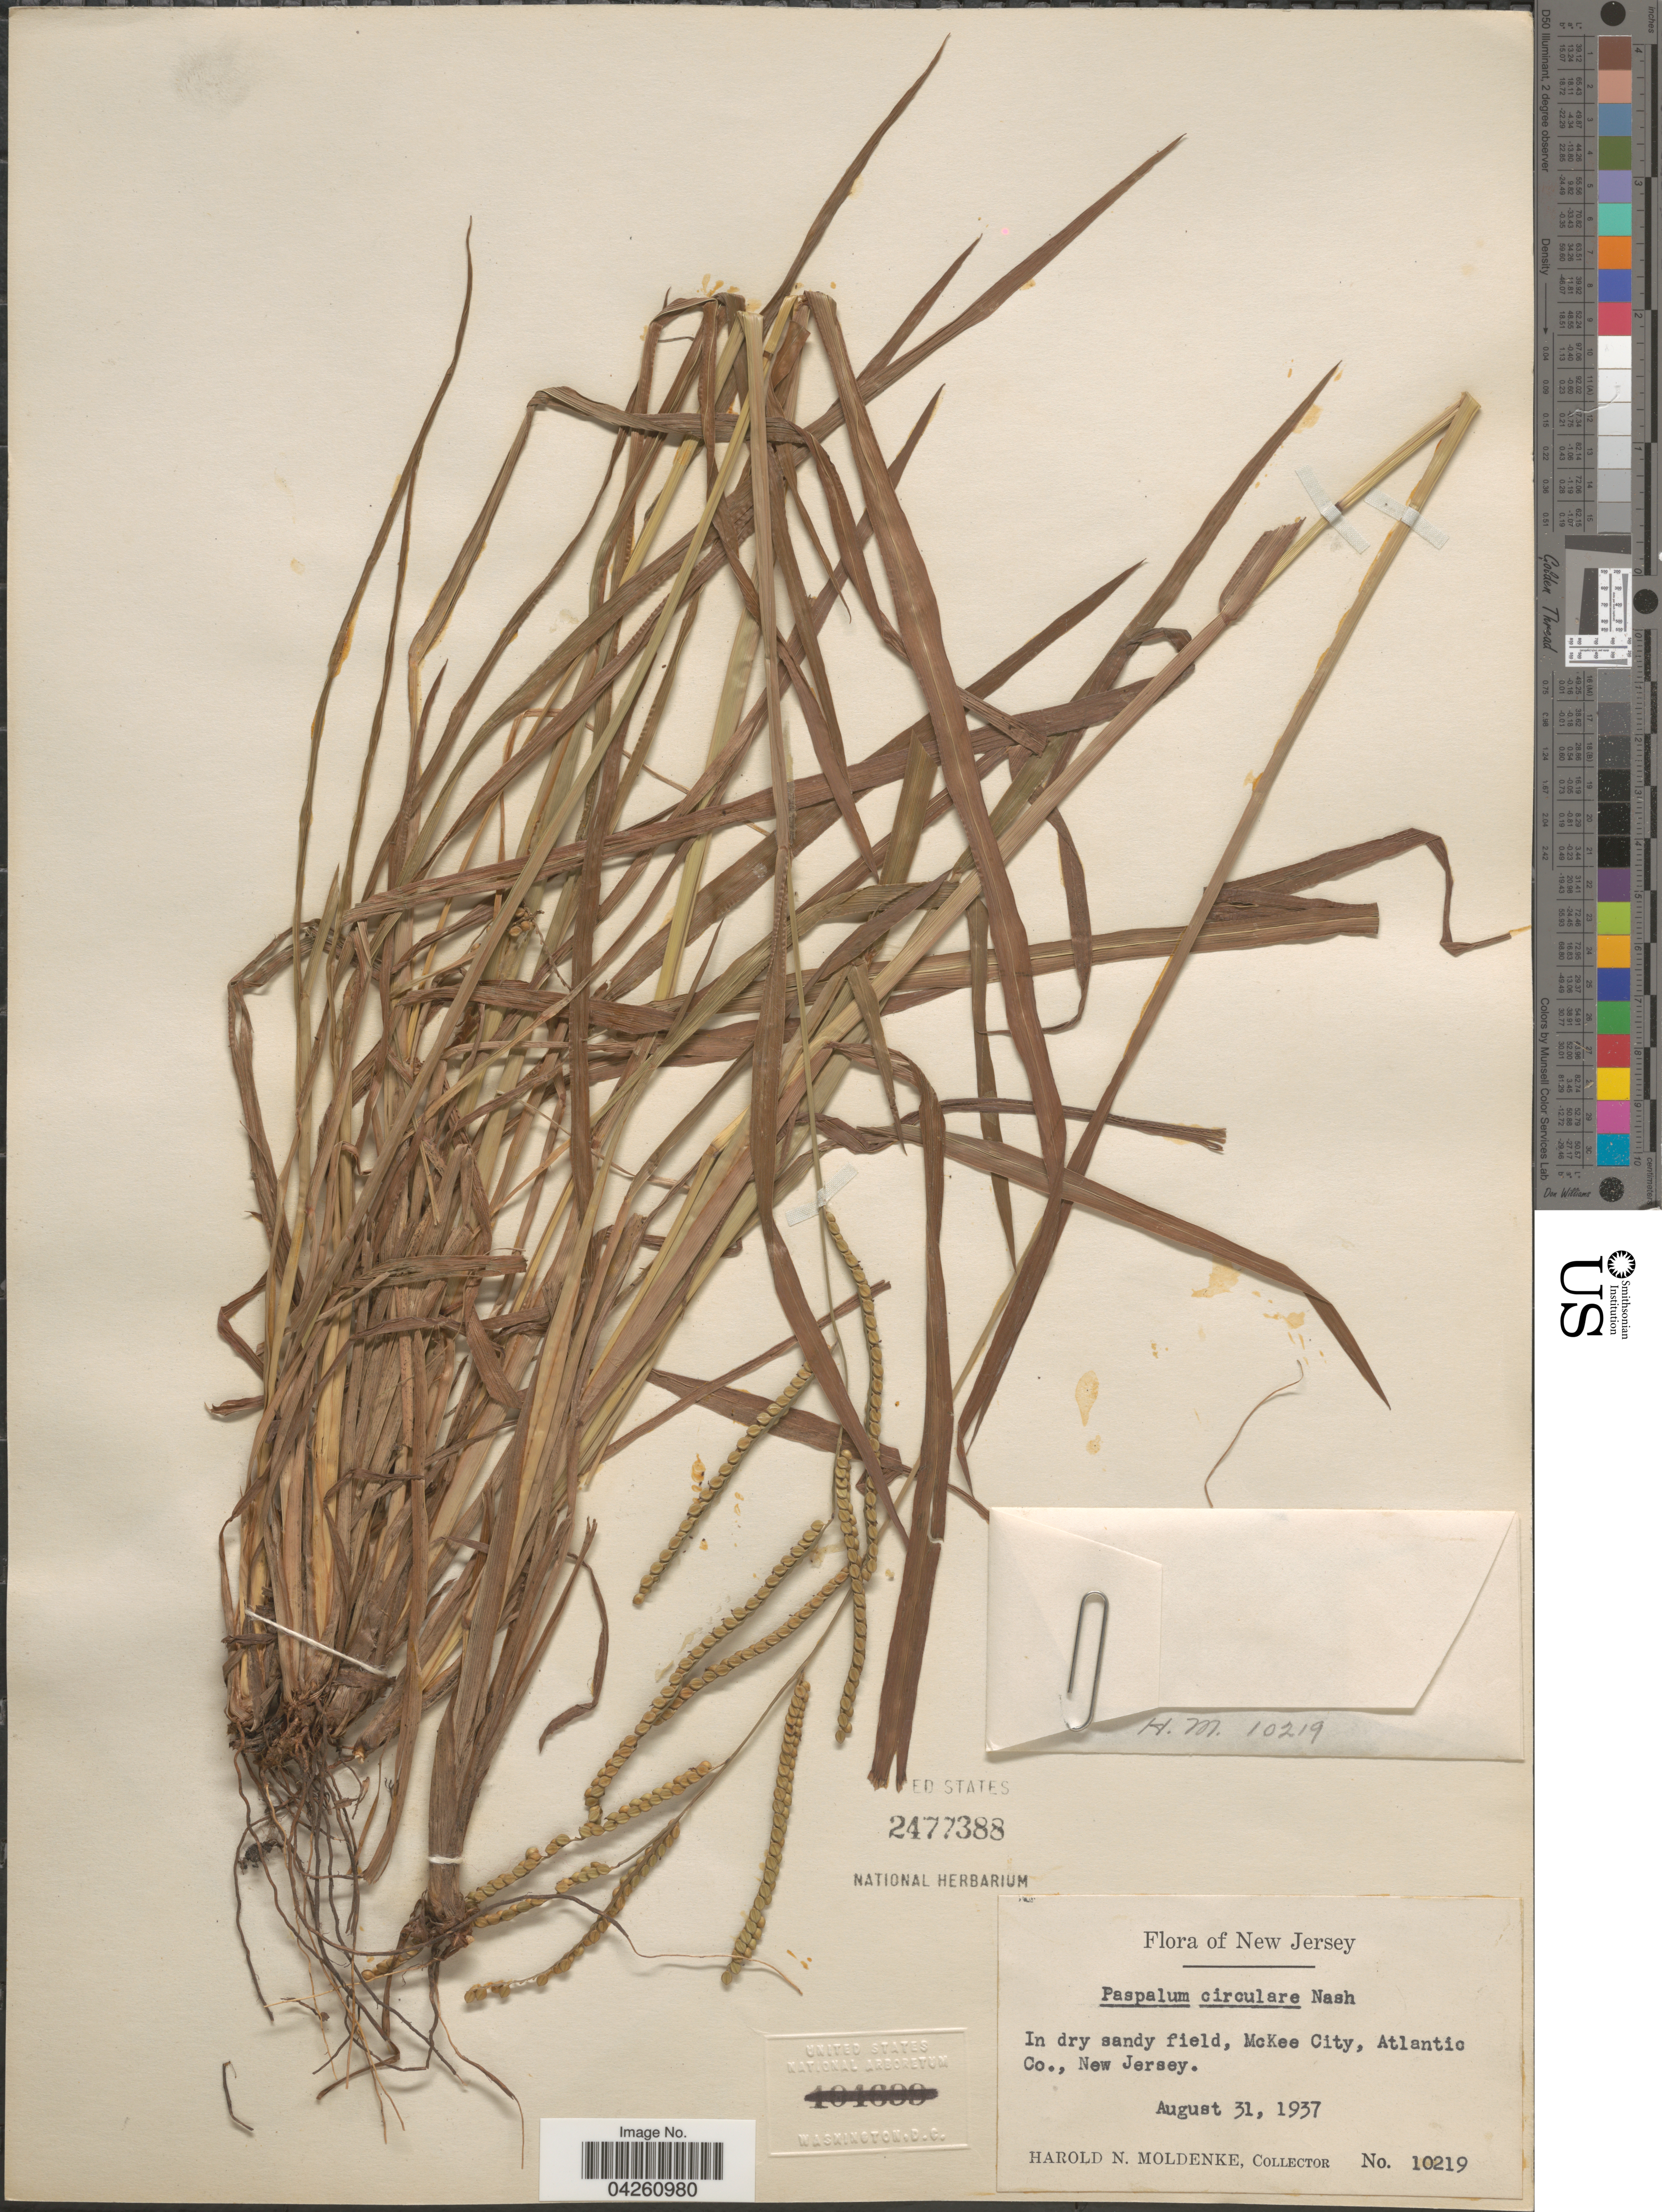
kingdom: Plantae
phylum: Tracheophyta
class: Liliopsida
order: Poales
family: Poaceae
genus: Paspalum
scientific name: Paspalum circulare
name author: Nash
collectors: H. N. Moldenke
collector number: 10219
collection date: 1937-08-31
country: United States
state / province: New Jersey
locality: In dry sandy field, McKee City, Atlantic Co.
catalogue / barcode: US 2477388